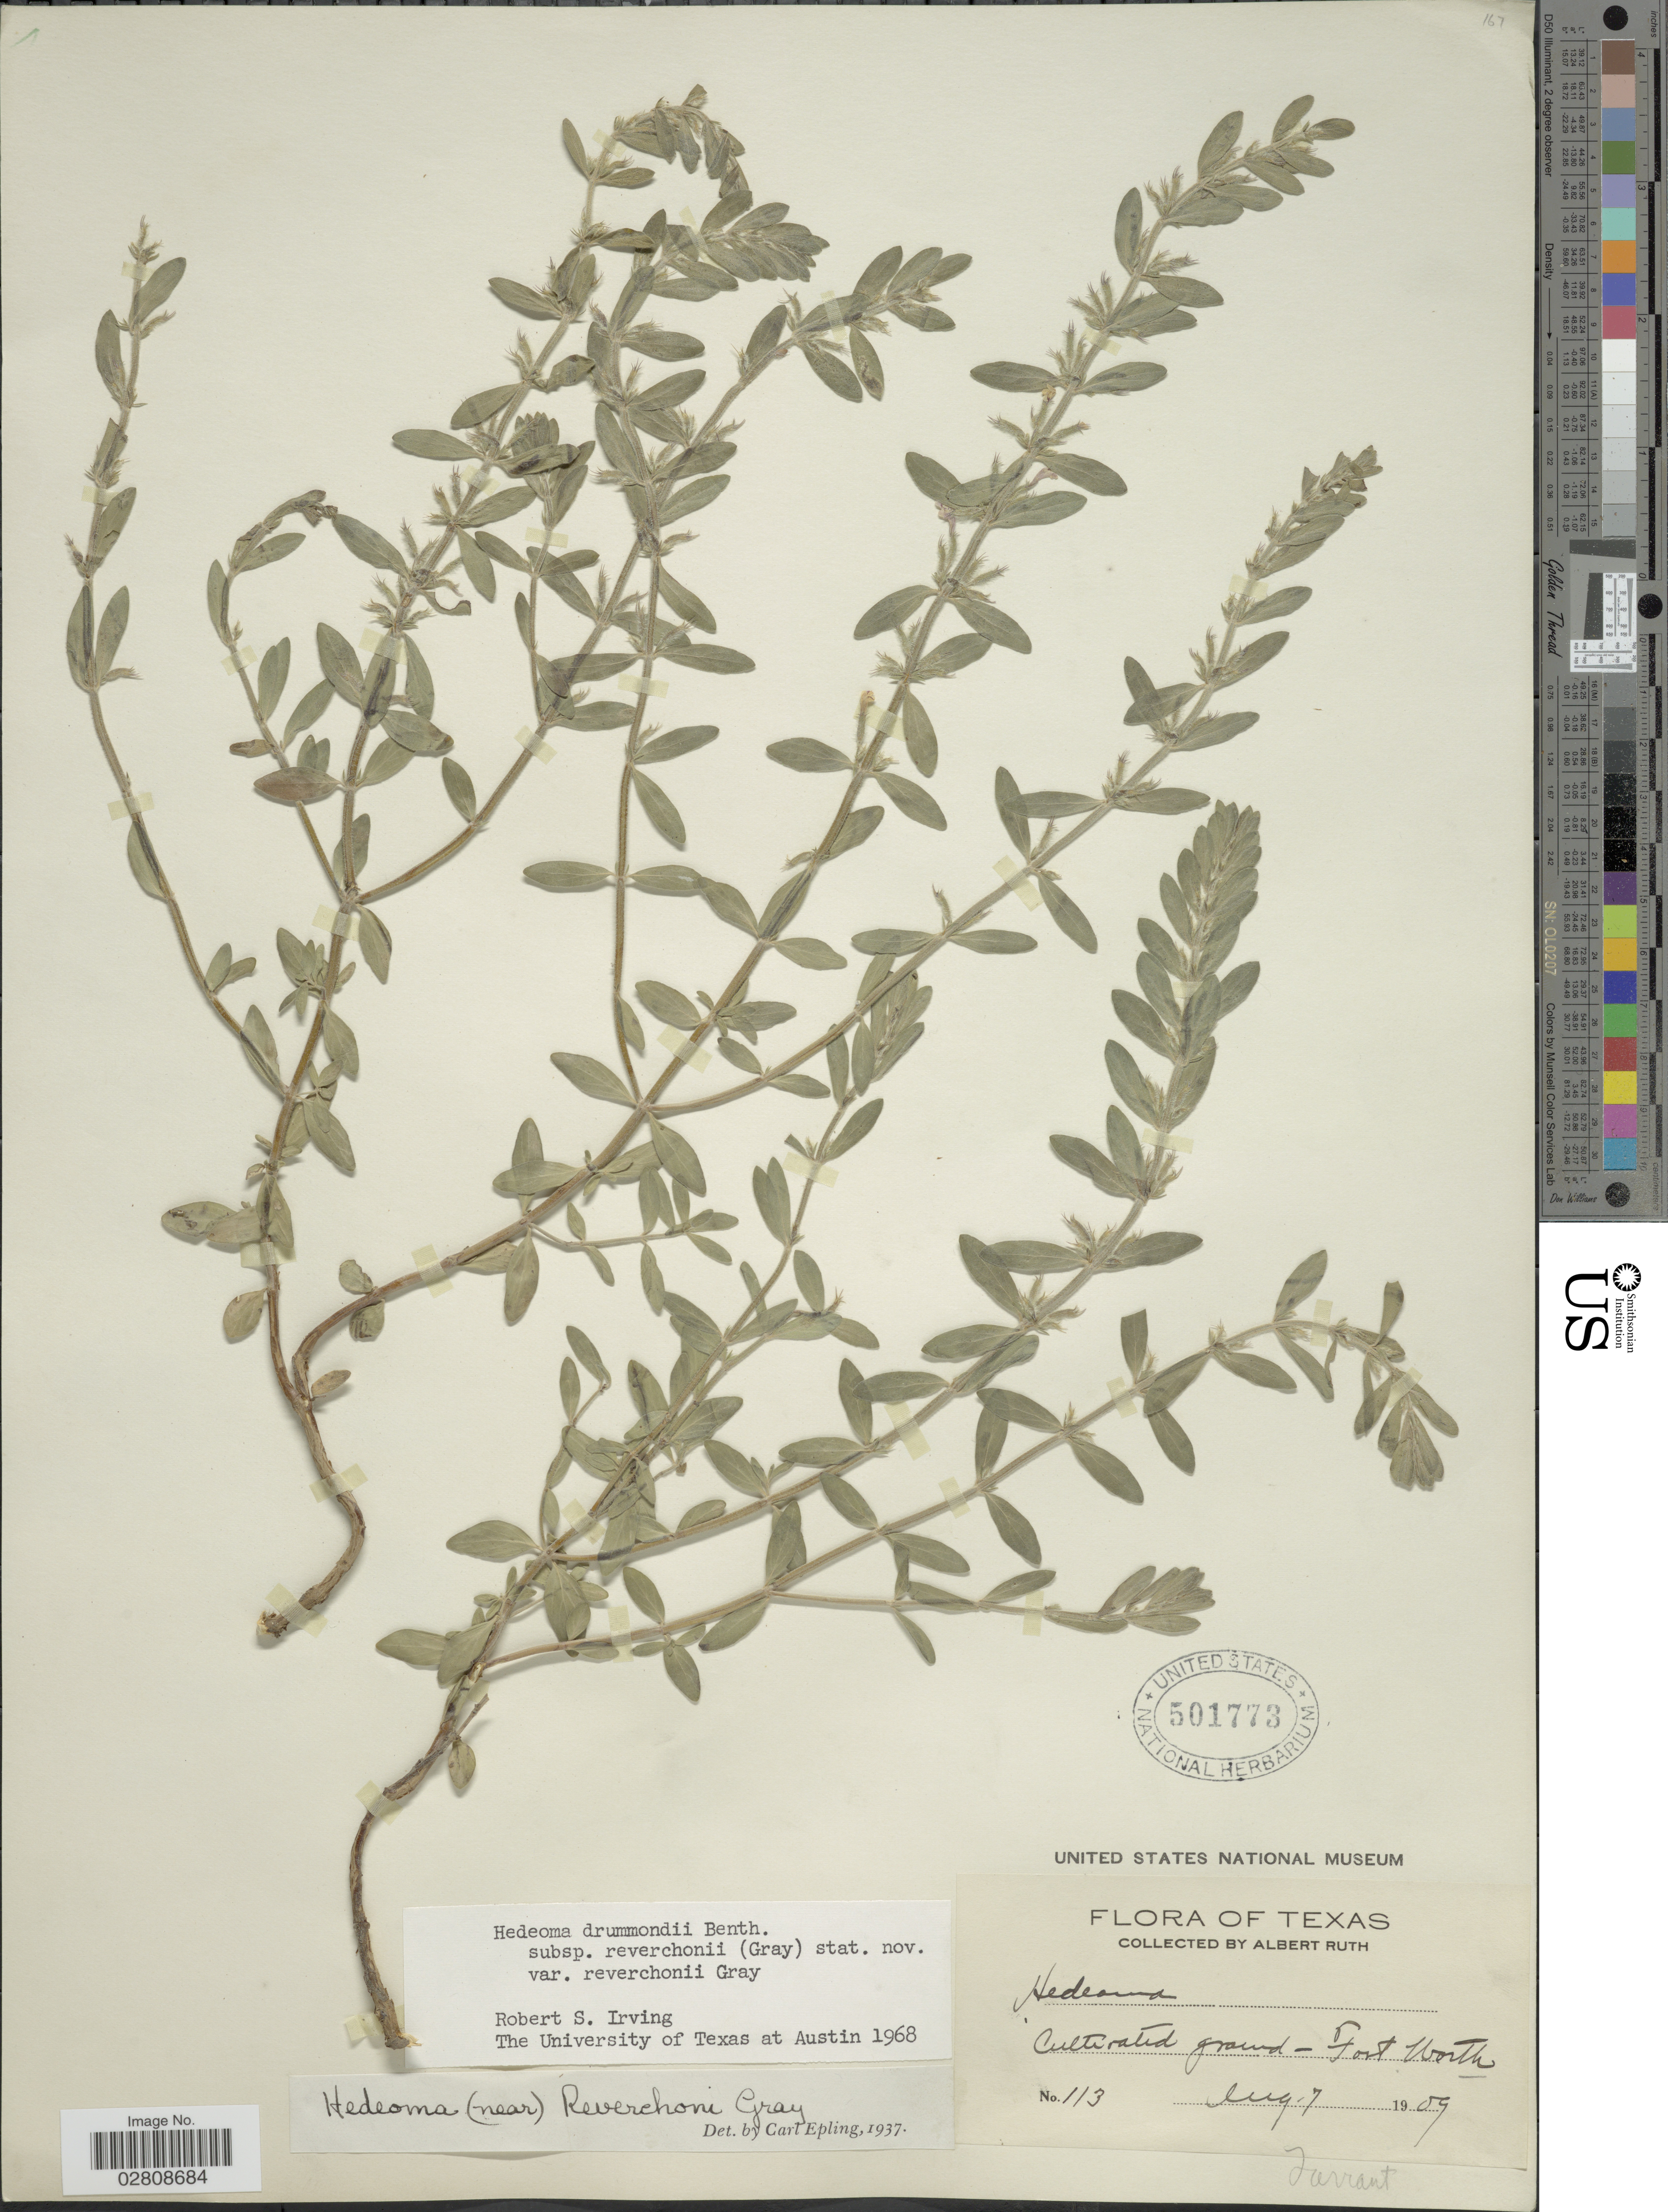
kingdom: Plantae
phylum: Tracheophyta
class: Magnoliopsida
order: Lamiales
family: Lamiaceae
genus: Hedeoma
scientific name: Hedeoma drummondii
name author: Benth.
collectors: A. Ruth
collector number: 113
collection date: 1909-08-07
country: United States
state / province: Texas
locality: Cultivated ground - Fort Worth. Tarrant.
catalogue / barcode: US 501773